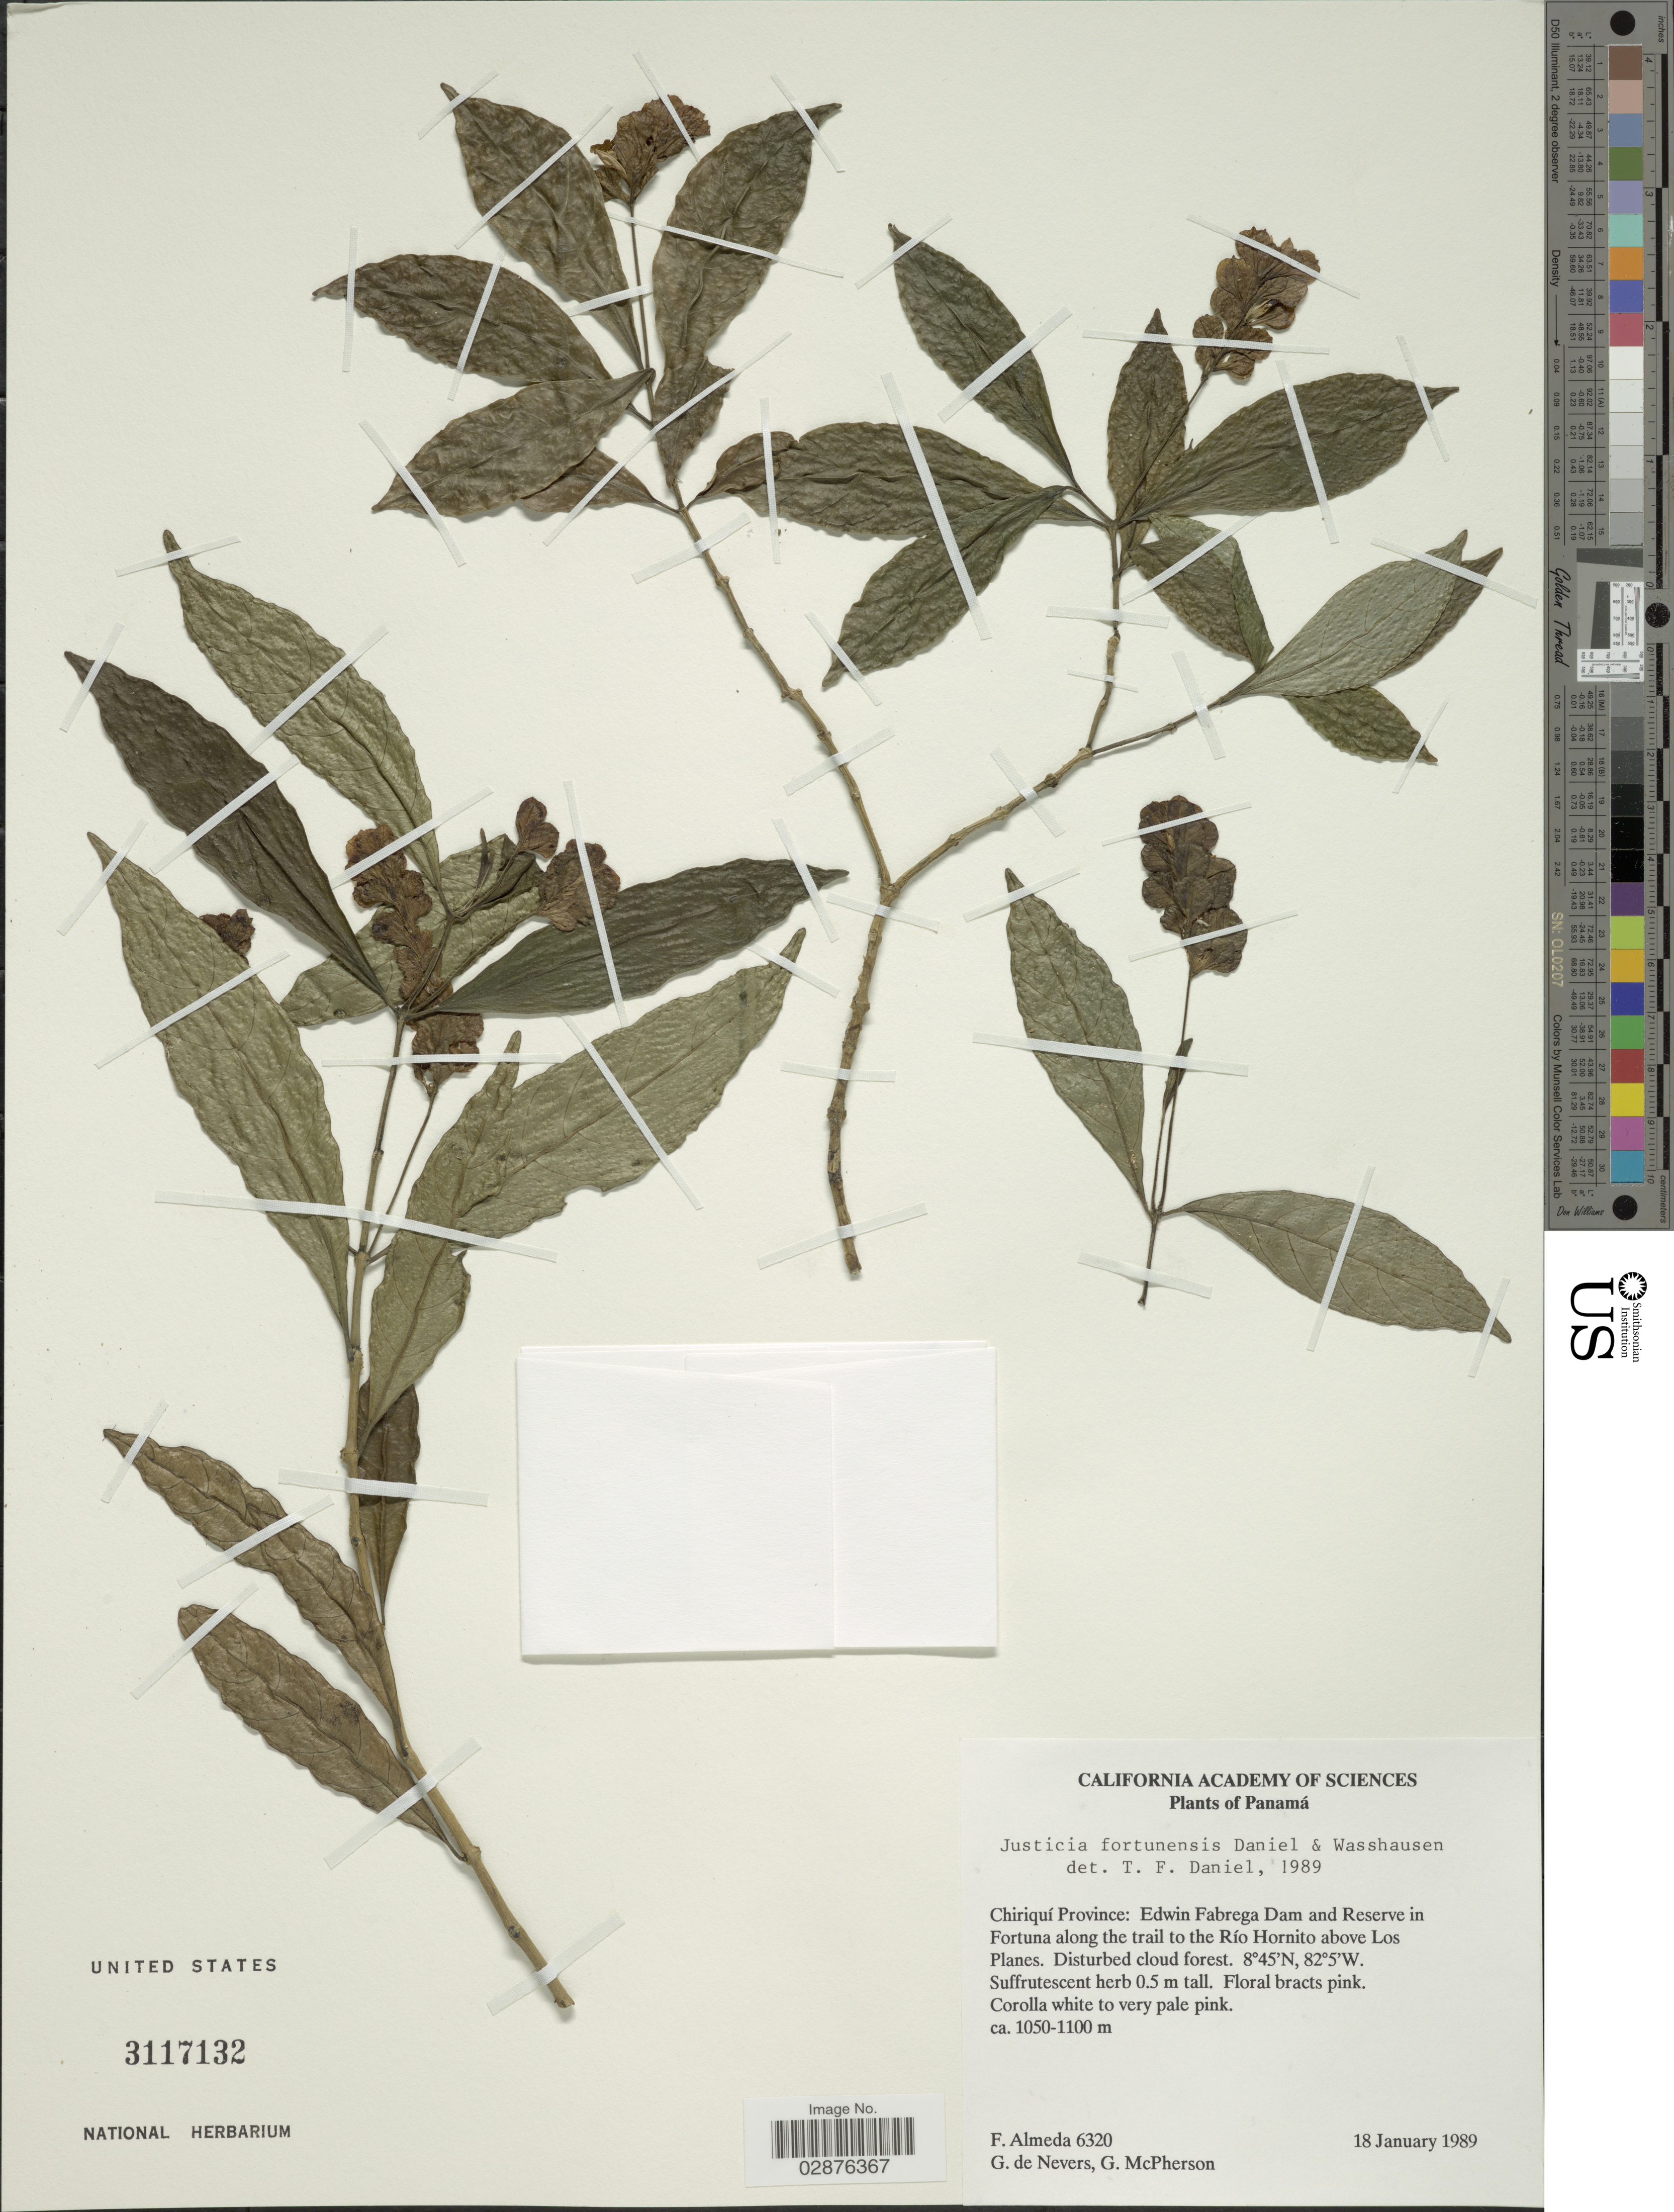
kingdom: Plantae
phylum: Tracheophyta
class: Magnoliopsida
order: Lamiales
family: Acanthaceae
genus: Justicia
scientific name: Justicia fortunensis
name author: T.F. Daniel & Wassh.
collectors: F. Almeda, G. C. de Nevers & G. McPherson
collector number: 6320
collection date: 1989-01-18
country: Panama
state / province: Chiriqui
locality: Edwin Fabrega Dam and Reserve in Fortuna along the trail to the Río Hornito above Los Planes.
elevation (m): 1050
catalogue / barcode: US 3117132